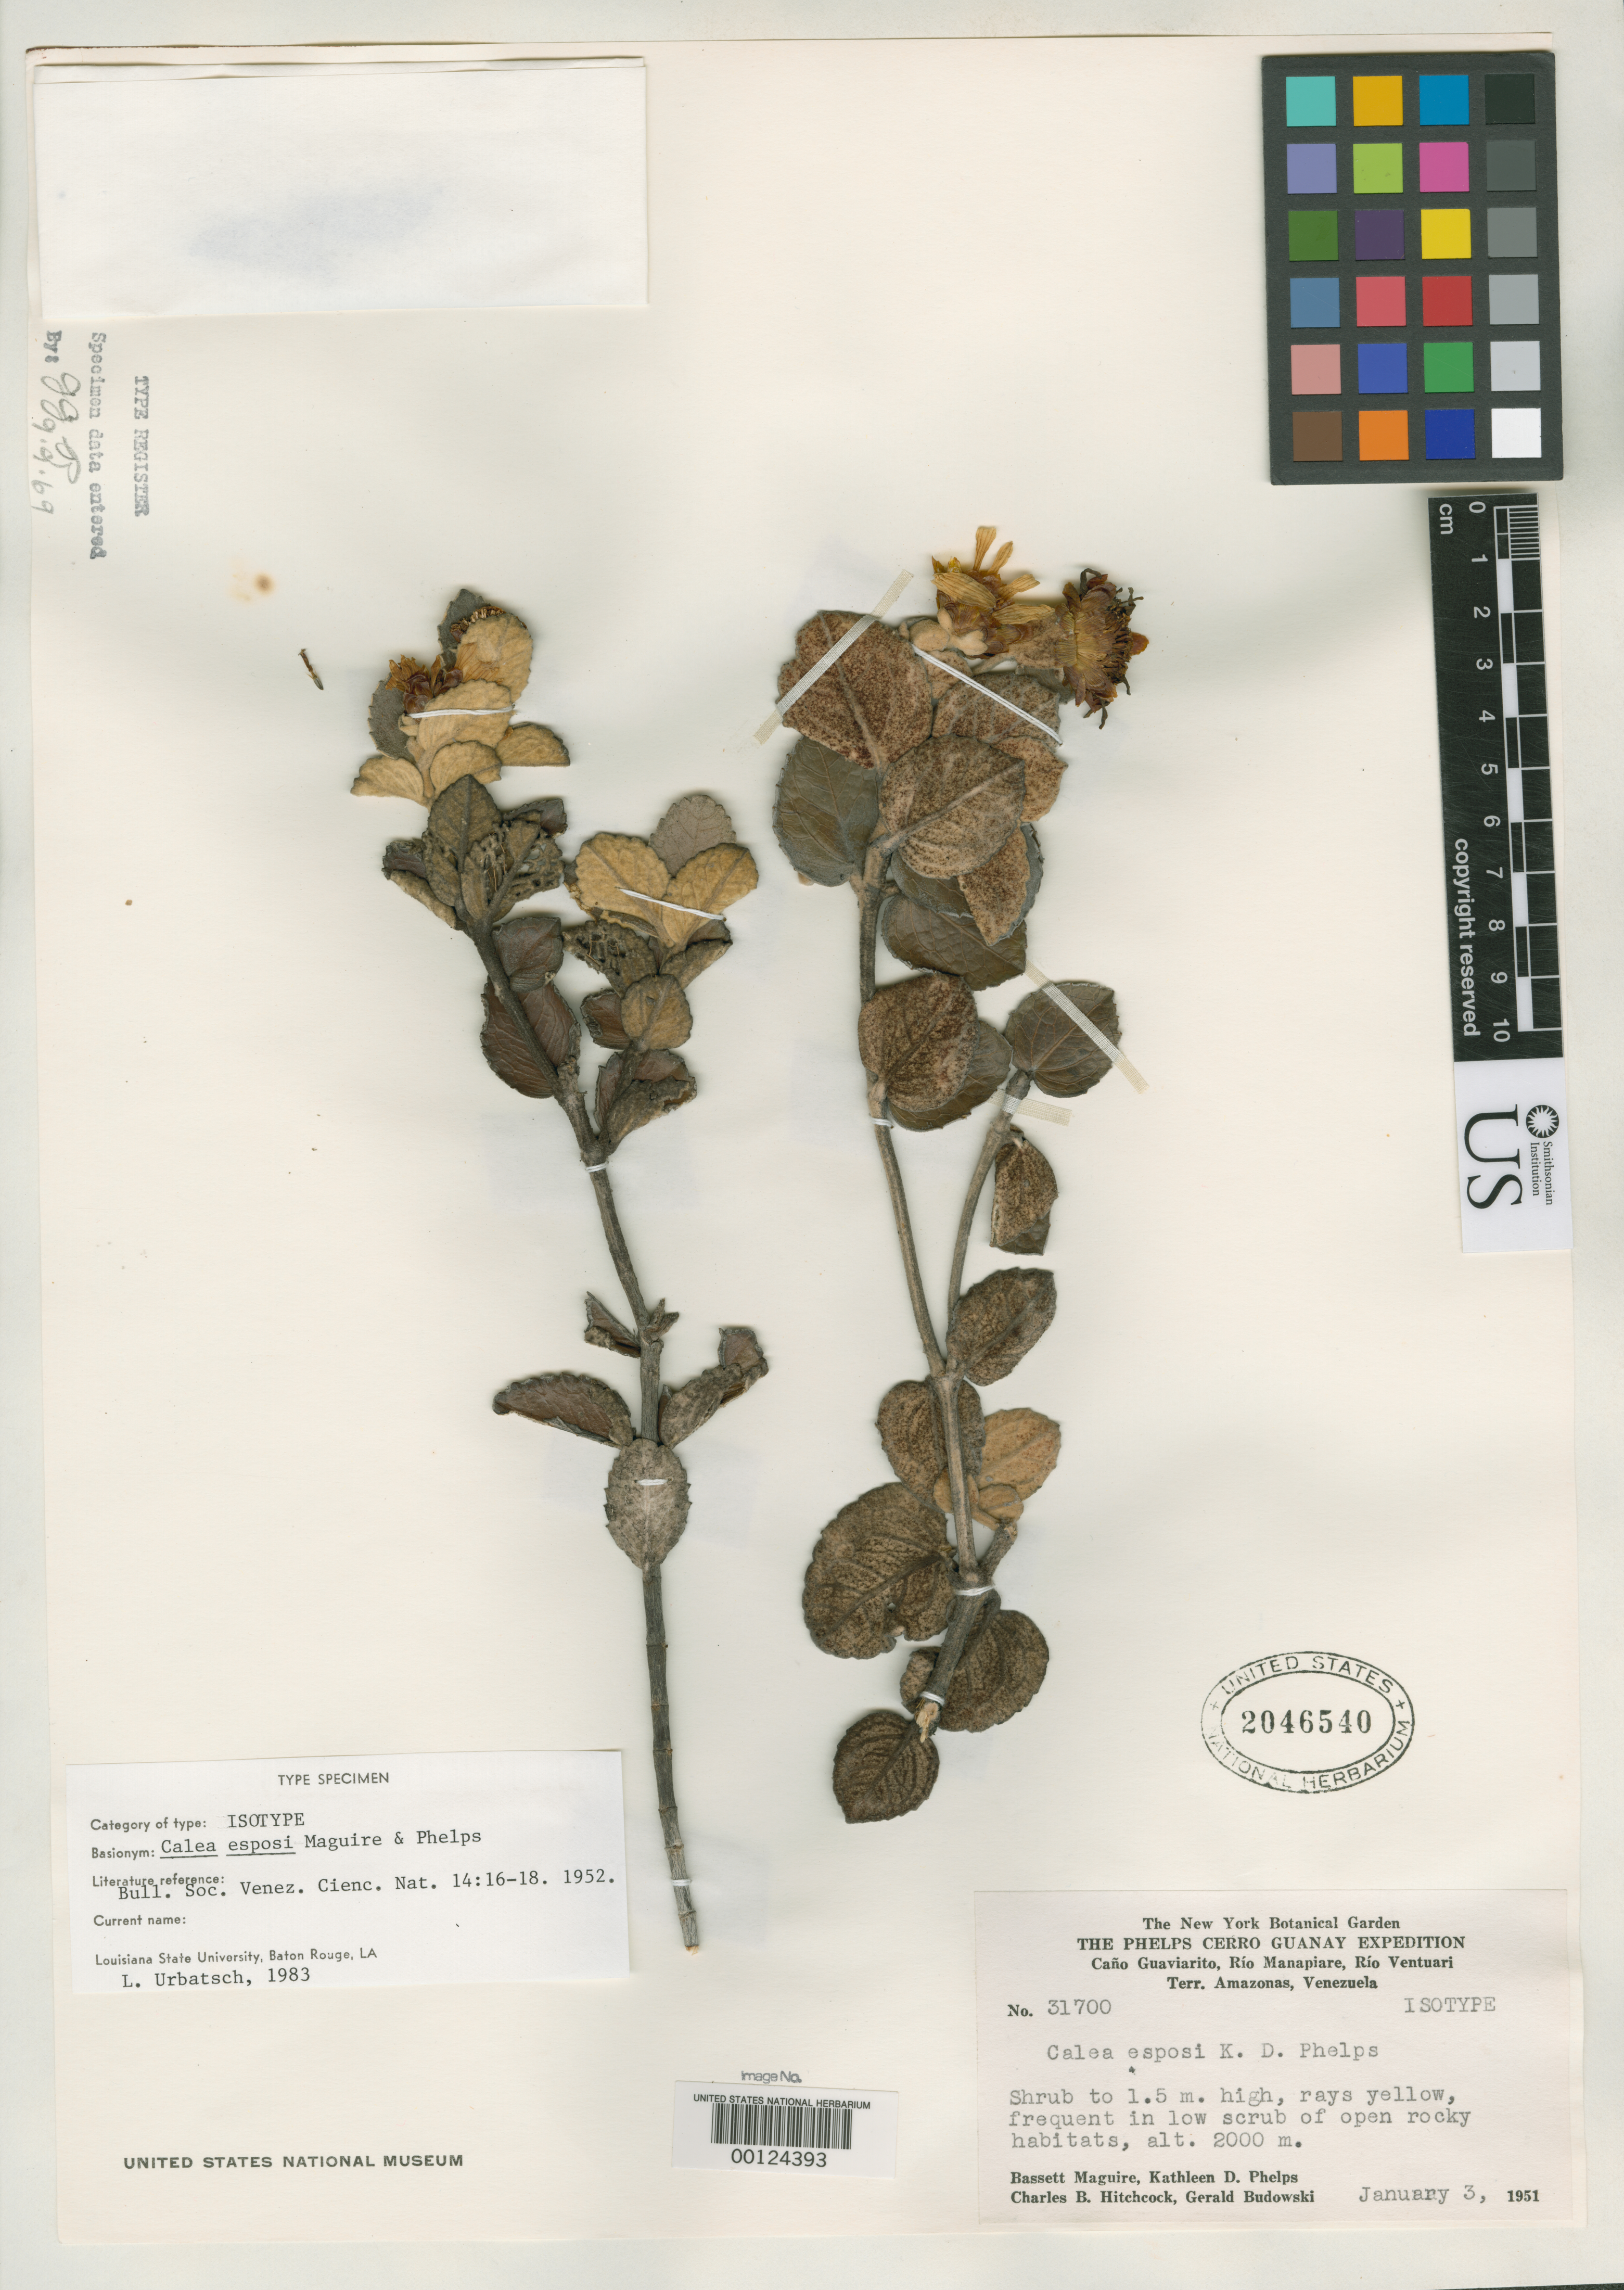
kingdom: Plantae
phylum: Tracheophyta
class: Magnoliopsida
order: Asterales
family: Asteraceae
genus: Calea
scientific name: Calea esposi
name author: Maguire & K.D. Phelps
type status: Isotype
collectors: B. Maguire, D. Phelps, C. B. Hitchcock & G. Budowski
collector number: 31700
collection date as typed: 03 Jan 1951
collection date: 1951-01-03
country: Venezuela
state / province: Amazonas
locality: Cerro Guanay.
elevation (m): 2000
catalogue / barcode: US 2046540